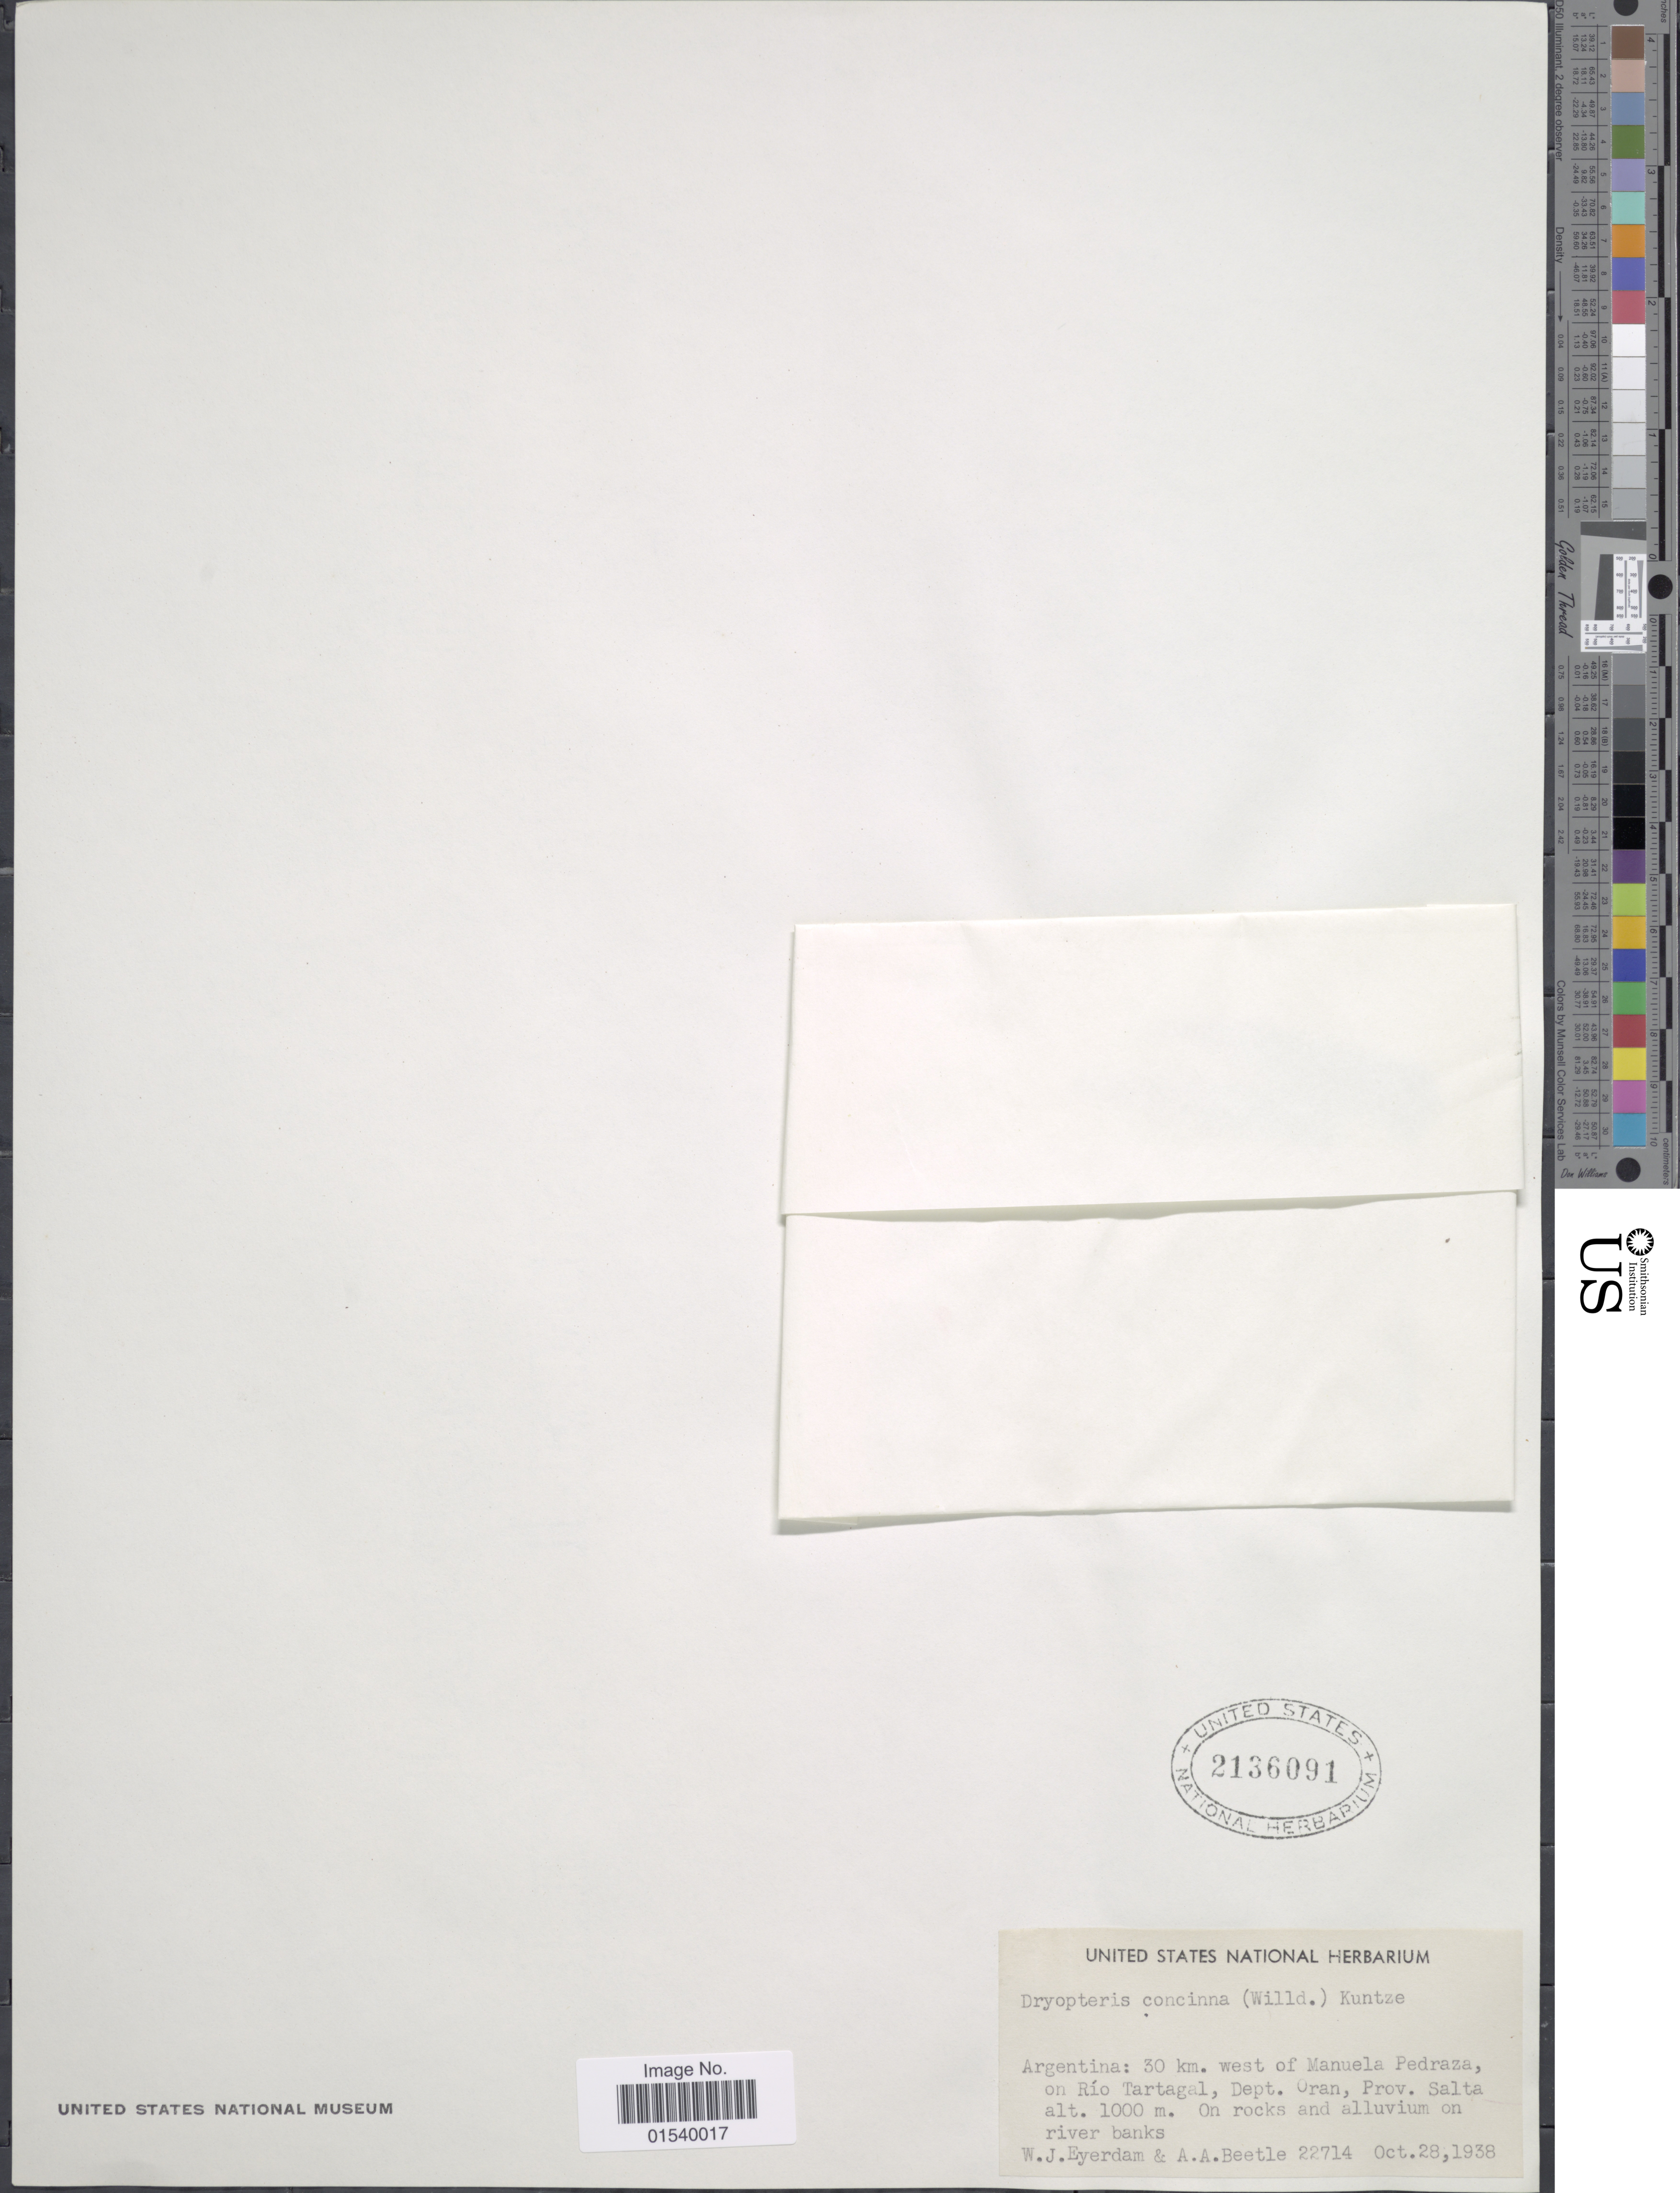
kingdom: Plantae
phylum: Tracheophyta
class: Polypodiopsida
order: Polypodiales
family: Thelypteridaceae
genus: Amauropelta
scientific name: Amauropelta concinna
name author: (Willd.) Pic. Serm.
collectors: W. J. Eyerdam & A. A. Beetle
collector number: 22714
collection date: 1938-10-28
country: Argentina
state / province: Salta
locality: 30 km. west of Manuela Pedraza, on Río Tartagal, Dept. Oran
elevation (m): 1000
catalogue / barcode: US 2136091